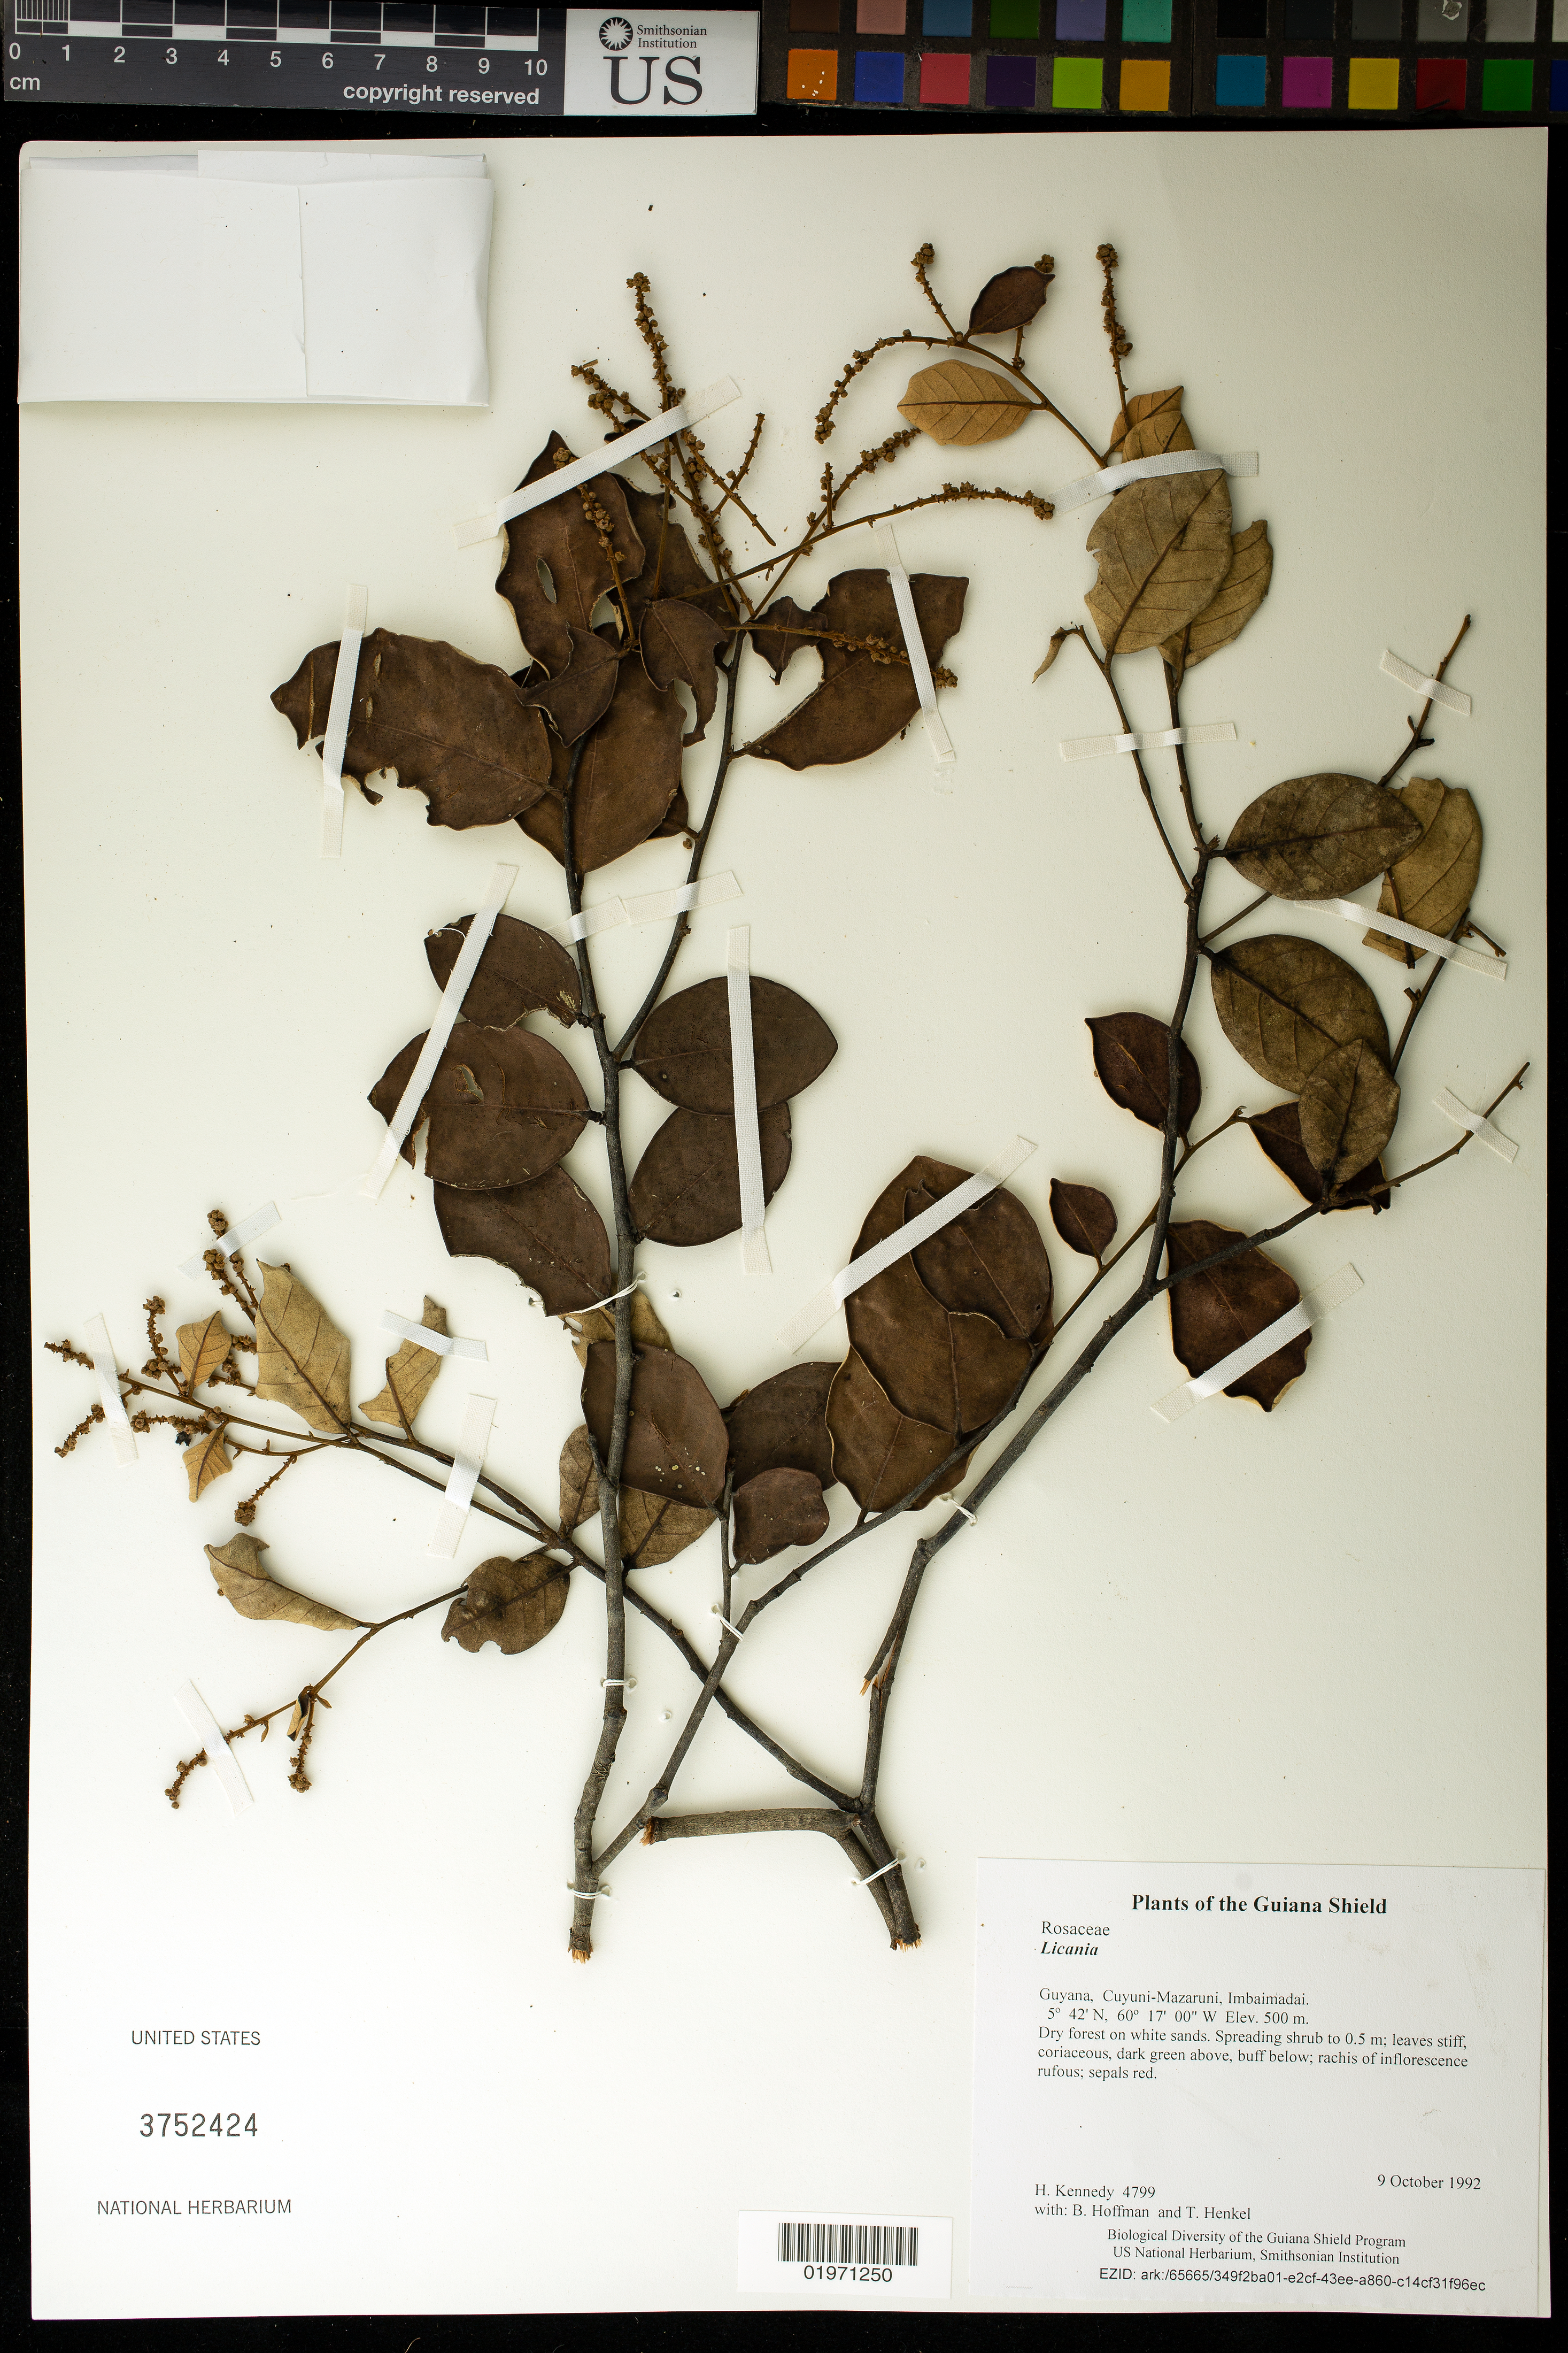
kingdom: Plantae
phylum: Tracheophyta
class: Magnoliopsida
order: Malpighiales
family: Chrysobalanaceae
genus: Licania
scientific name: Licania sp.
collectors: H. Kennedy, B. Hoffman & T. Henkel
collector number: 4799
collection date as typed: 9 October 1992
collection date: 1992-10-09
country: Guyana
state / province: Cuyuni-Mazaruni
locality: Imbaimadai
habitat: Dry forest on white sands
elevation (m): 500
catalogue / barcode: US 3752424